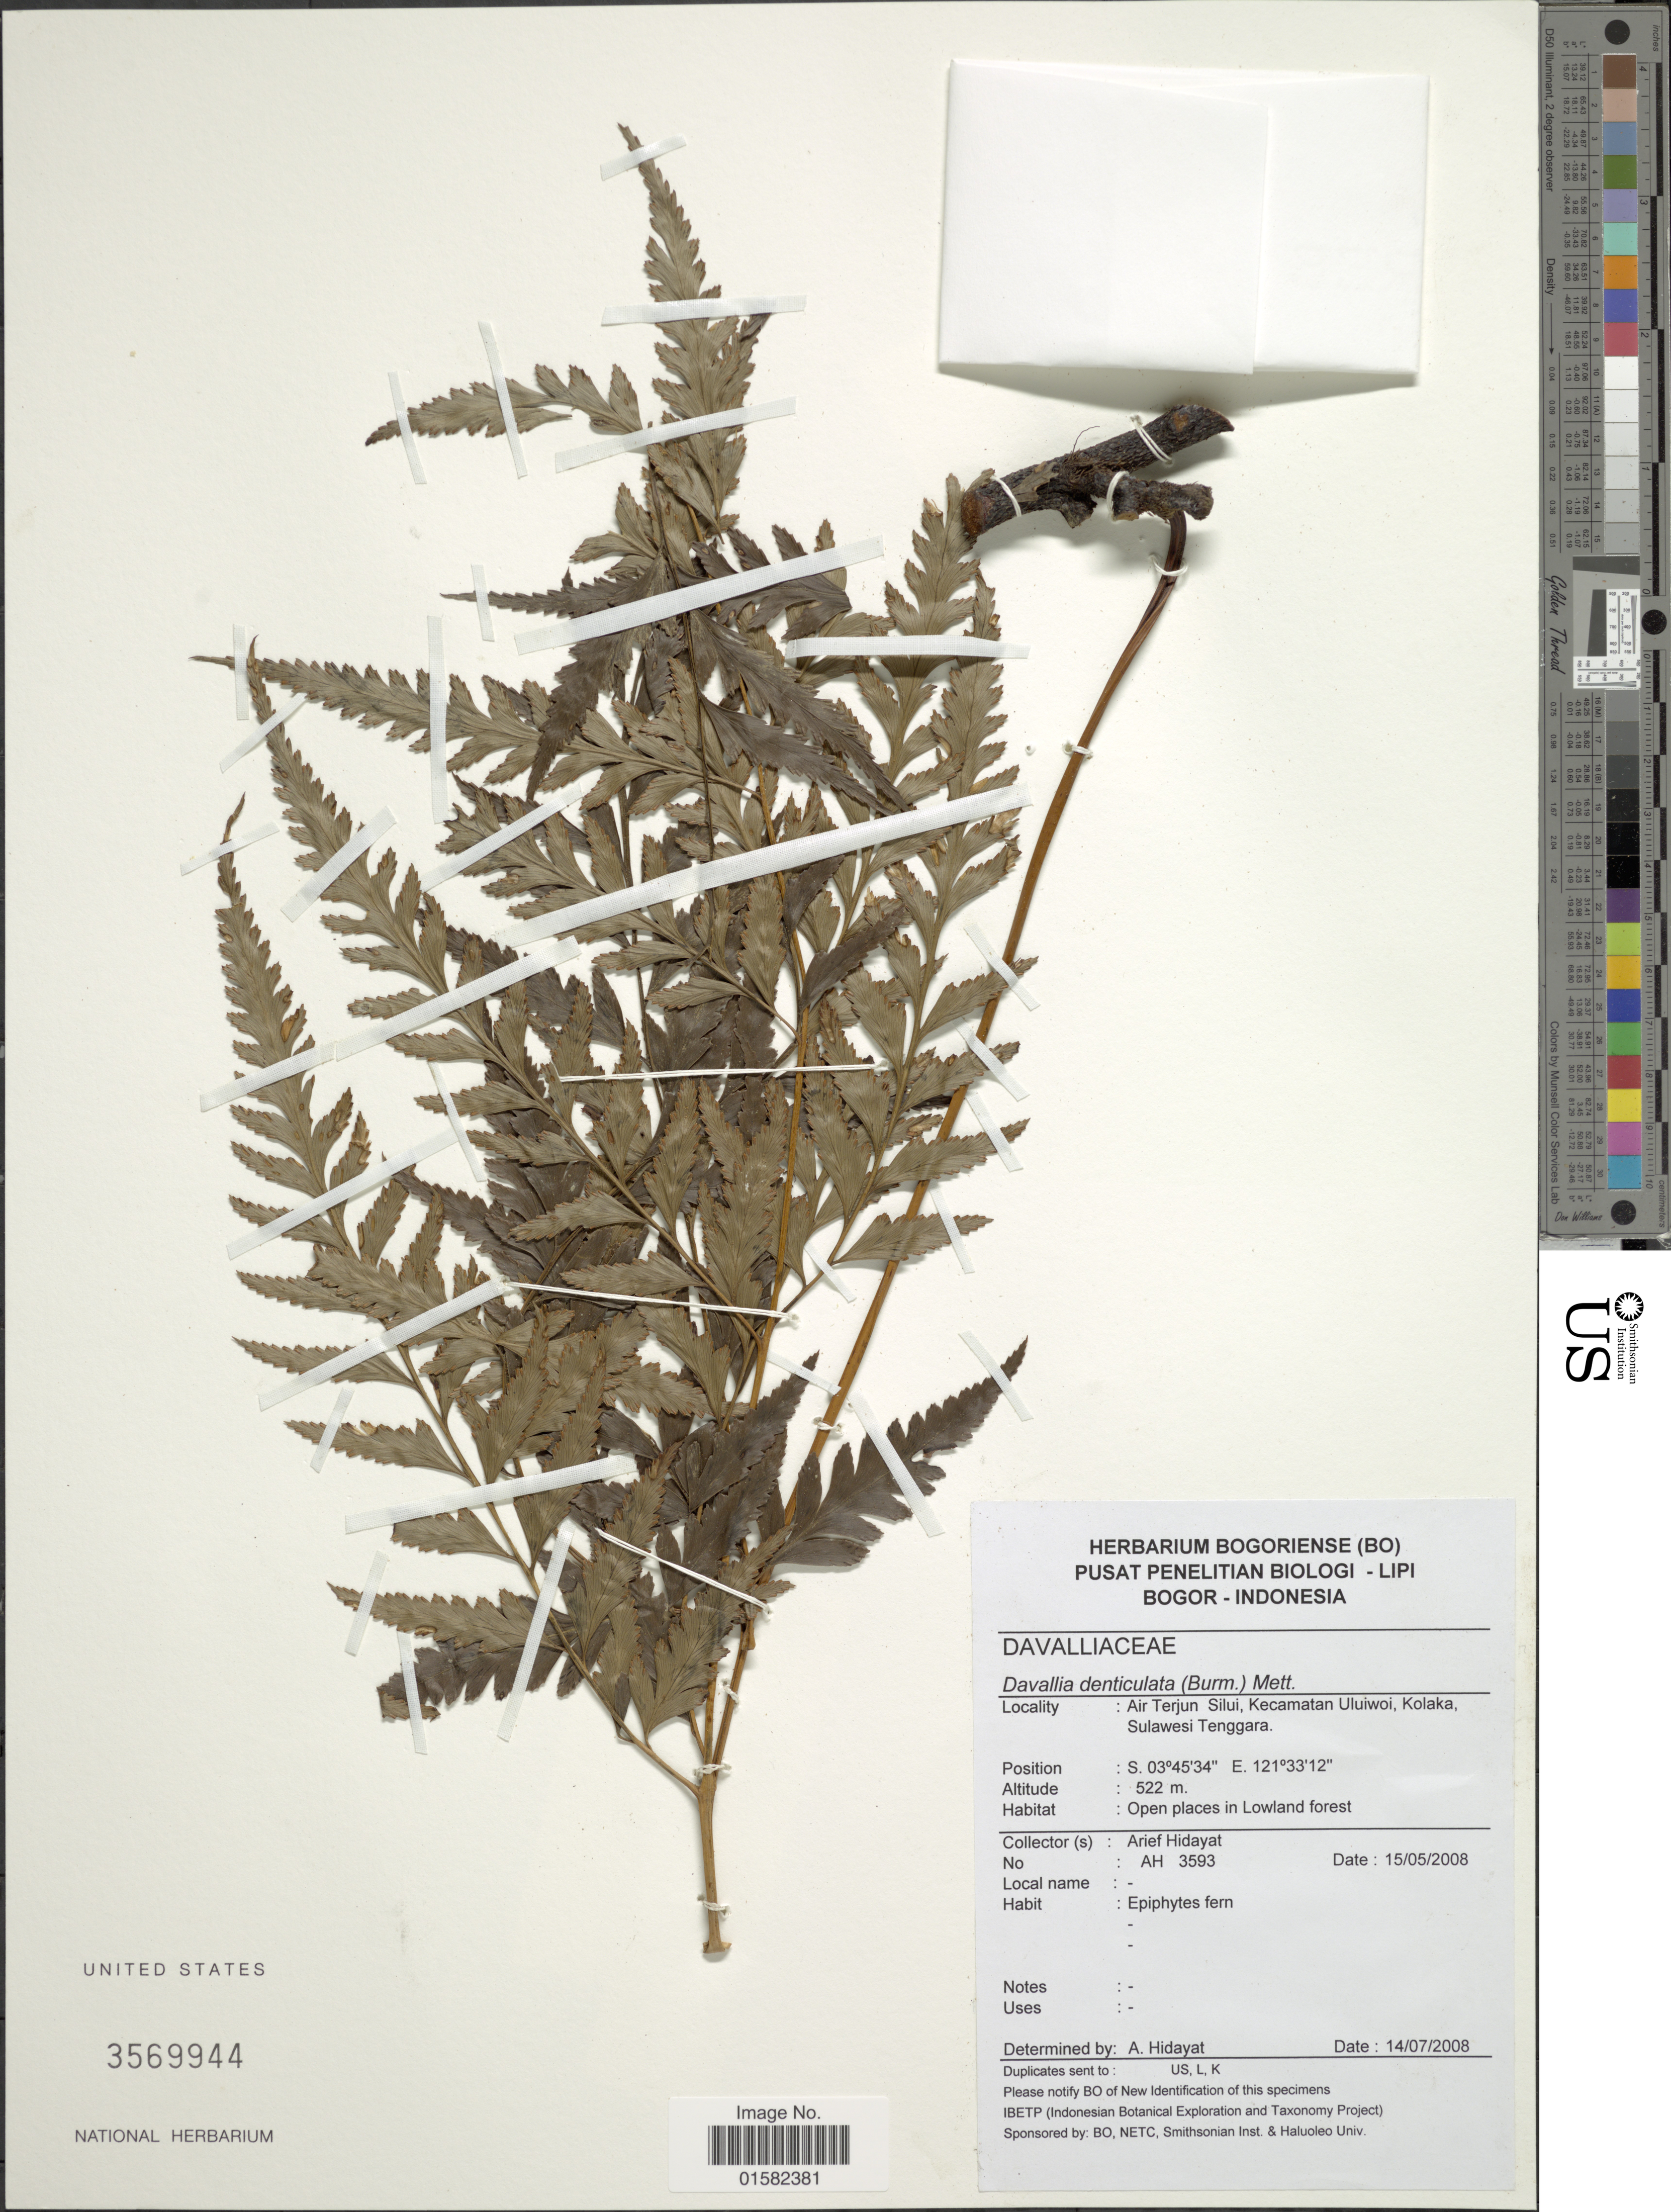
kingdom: Plantae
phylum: Tracheophyta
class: Polypodiopsida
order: Polypodiales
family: Davalliaceae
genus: Wibelia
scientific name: Wibelia denticulata var. elata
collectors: A. Hidayat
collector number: AH 3593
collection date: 2008-05-15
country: Indonesia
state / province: Sulawesi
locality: Air Terjun Silui, Kecamatan Uluiwoi, Kolaka, Sulawesi Tenggara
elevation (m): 522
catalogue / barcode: US 3569944